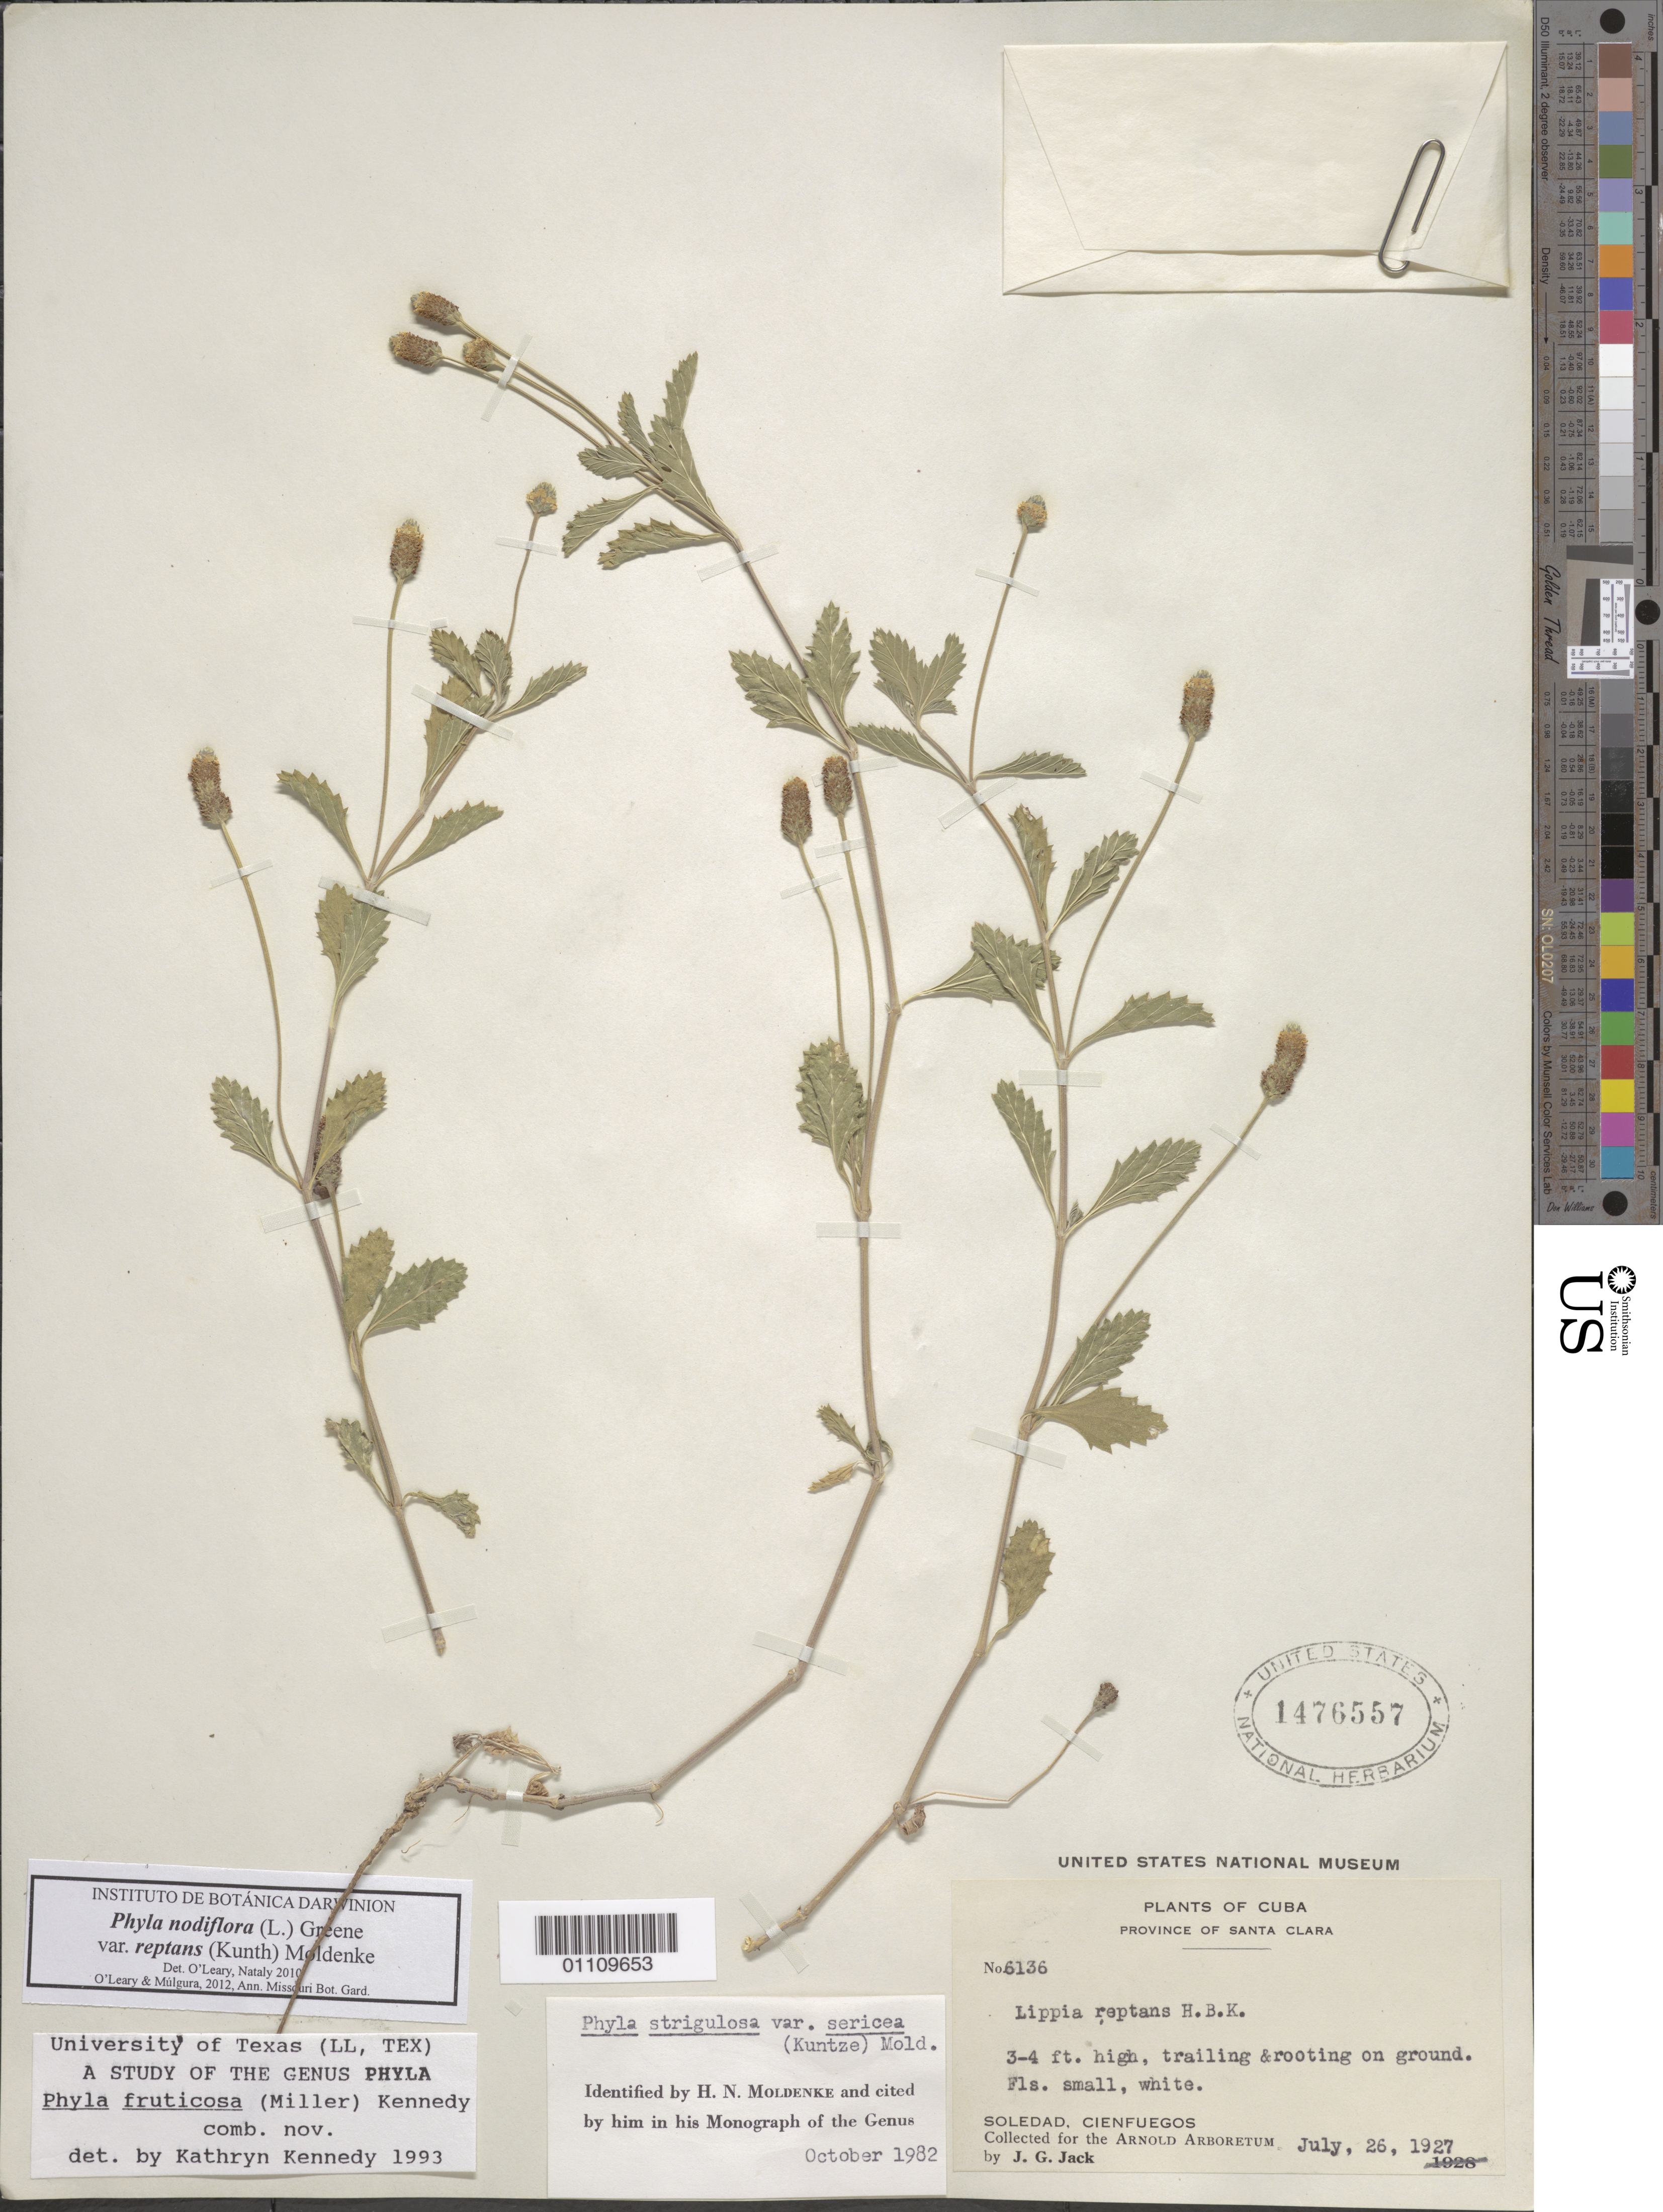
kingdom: Plantae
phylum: Tracheophyta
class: Magnoliopsida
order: Lamiales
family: Verbenaceae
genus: Phyla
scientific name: Phyla nodiflora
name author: (L.) Greene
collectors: J. G. Jack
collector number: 6136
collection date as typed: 26 Jul 1927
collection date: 1927-07-26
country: Cuba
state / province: Cienfuegos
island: Cuba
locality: Soledad, Cienfuegos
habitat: Trailing and rooting on ground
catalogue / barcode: US 1476557